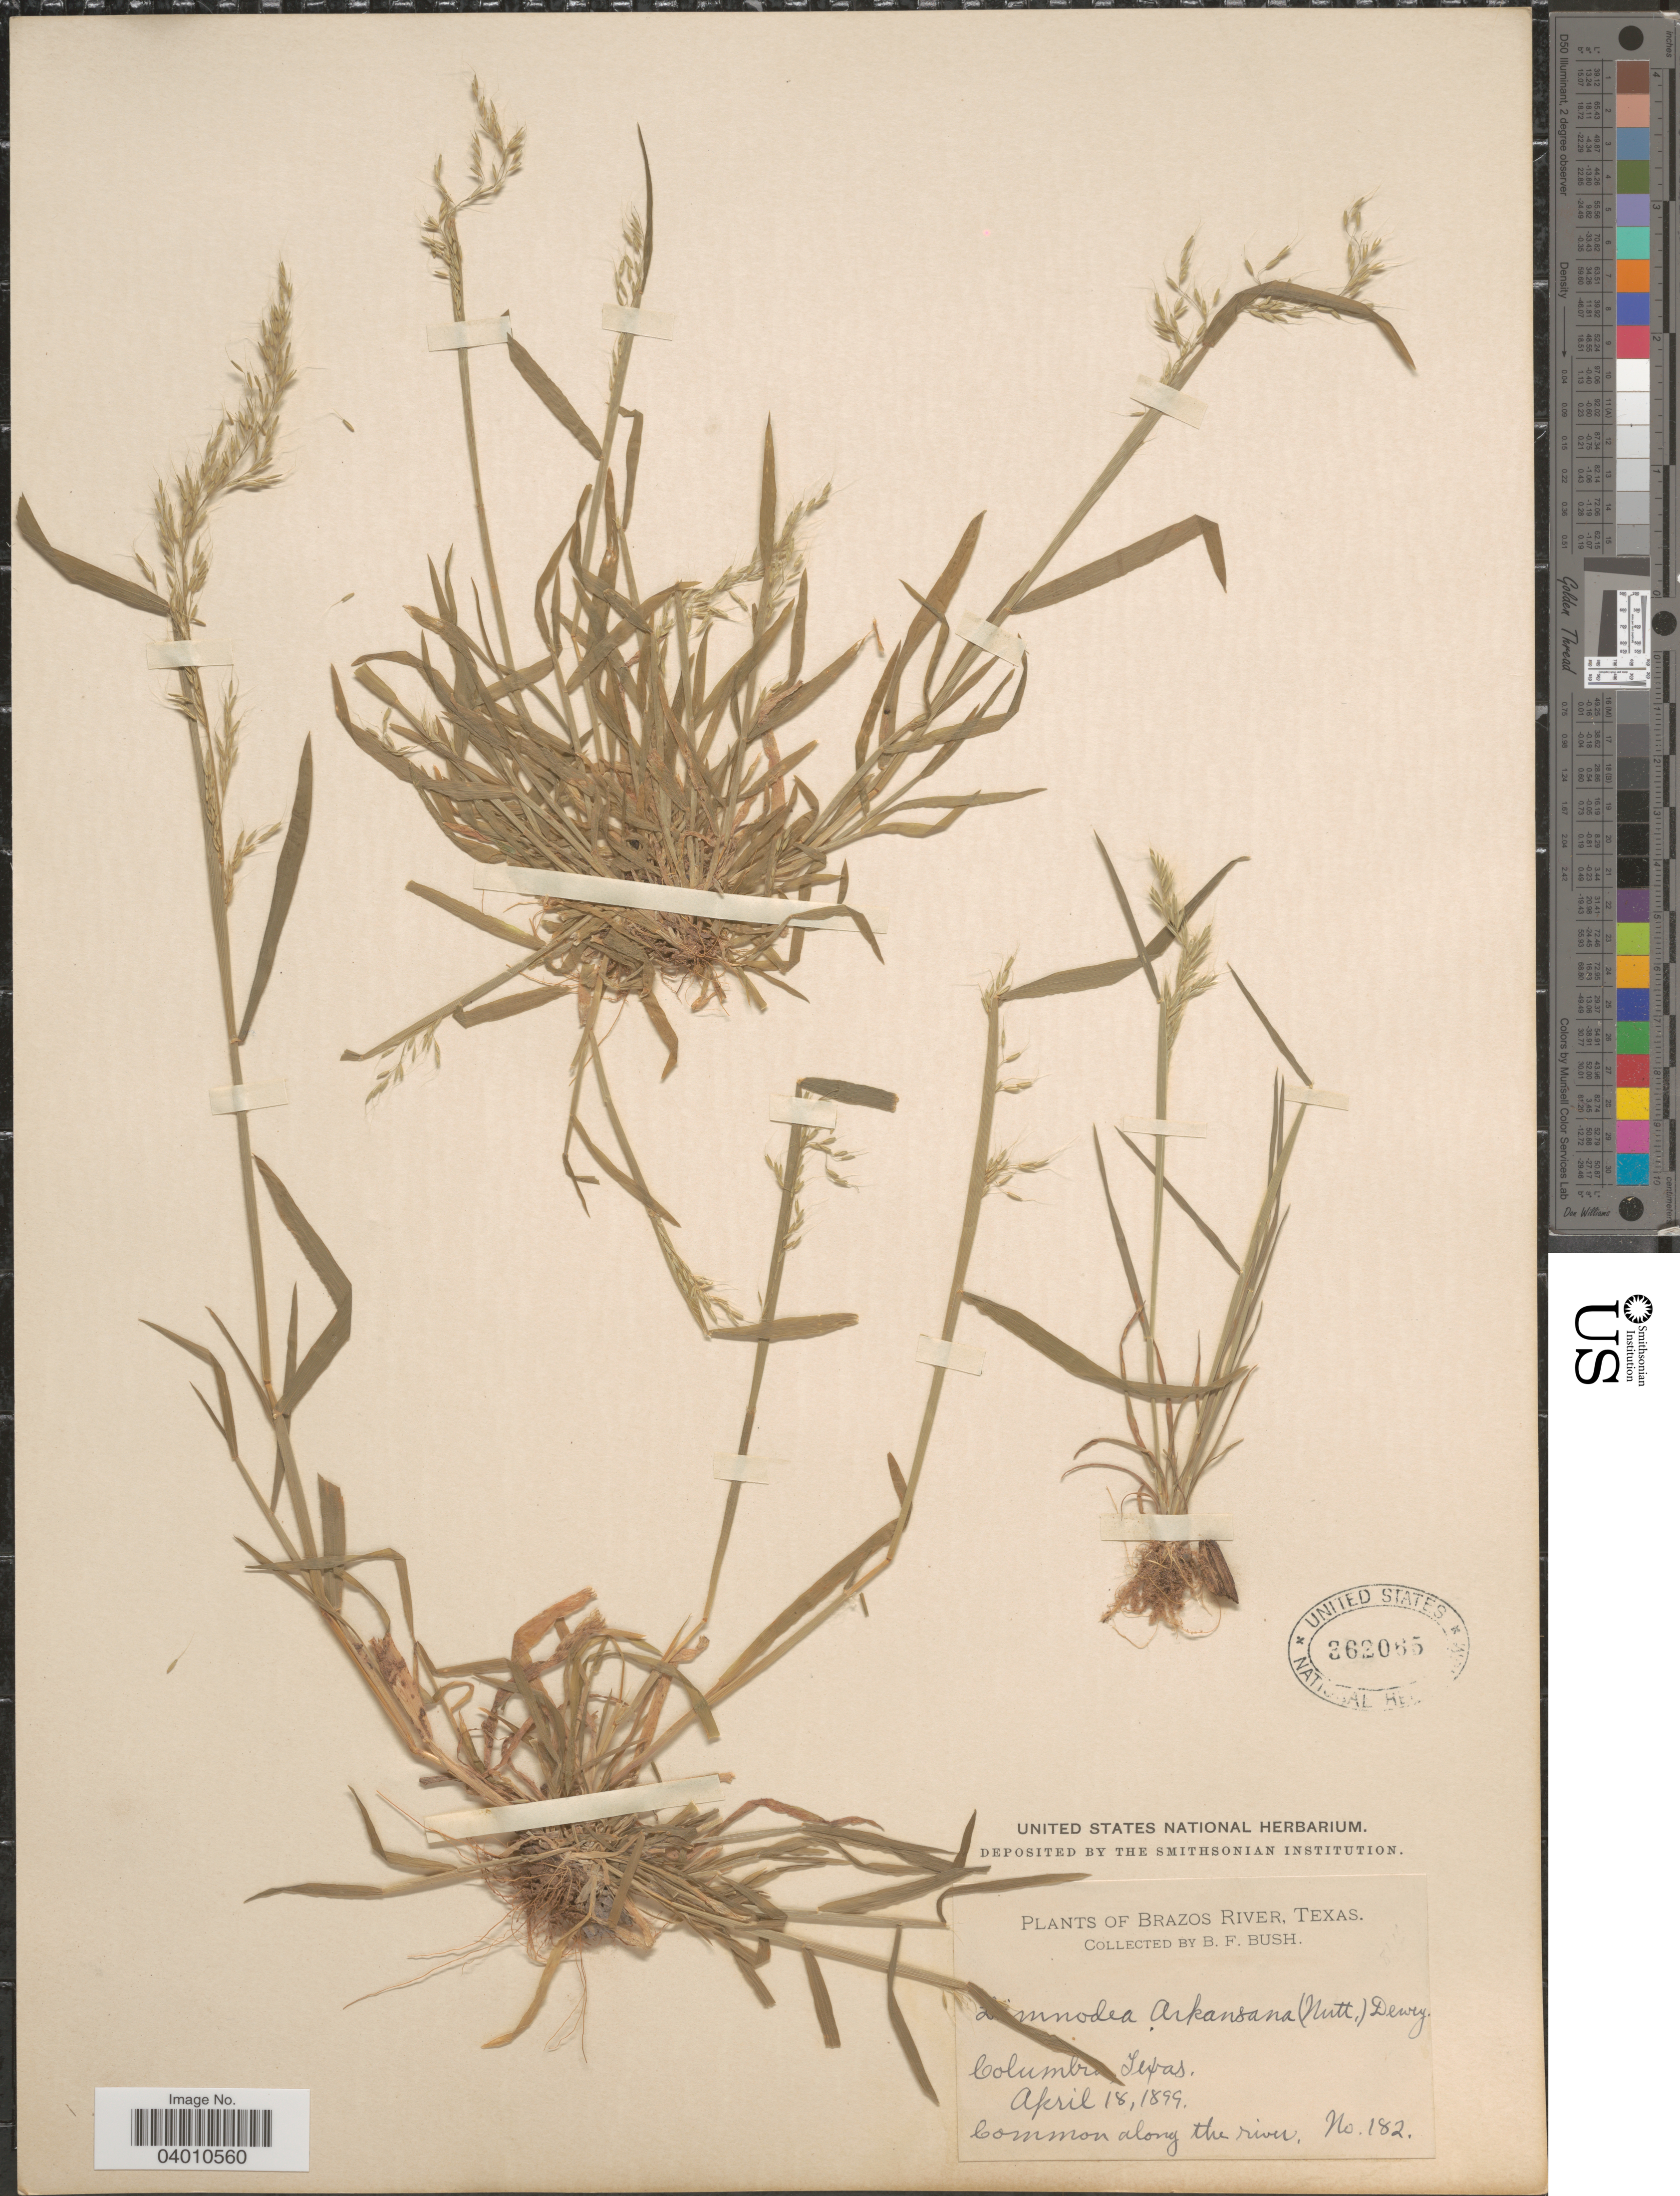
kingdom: Plantae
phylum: Tracheophyta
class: Liliopsida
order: Poales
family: Poaceae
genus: Limnodea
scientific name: Limnodea arkansana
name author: (Nutt.) L.H. Dewey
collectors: B. F. Bush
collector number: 182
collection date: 1899-04-18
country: United States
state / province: Texas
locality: Brazos River. Columbus.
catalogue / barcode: US 362065